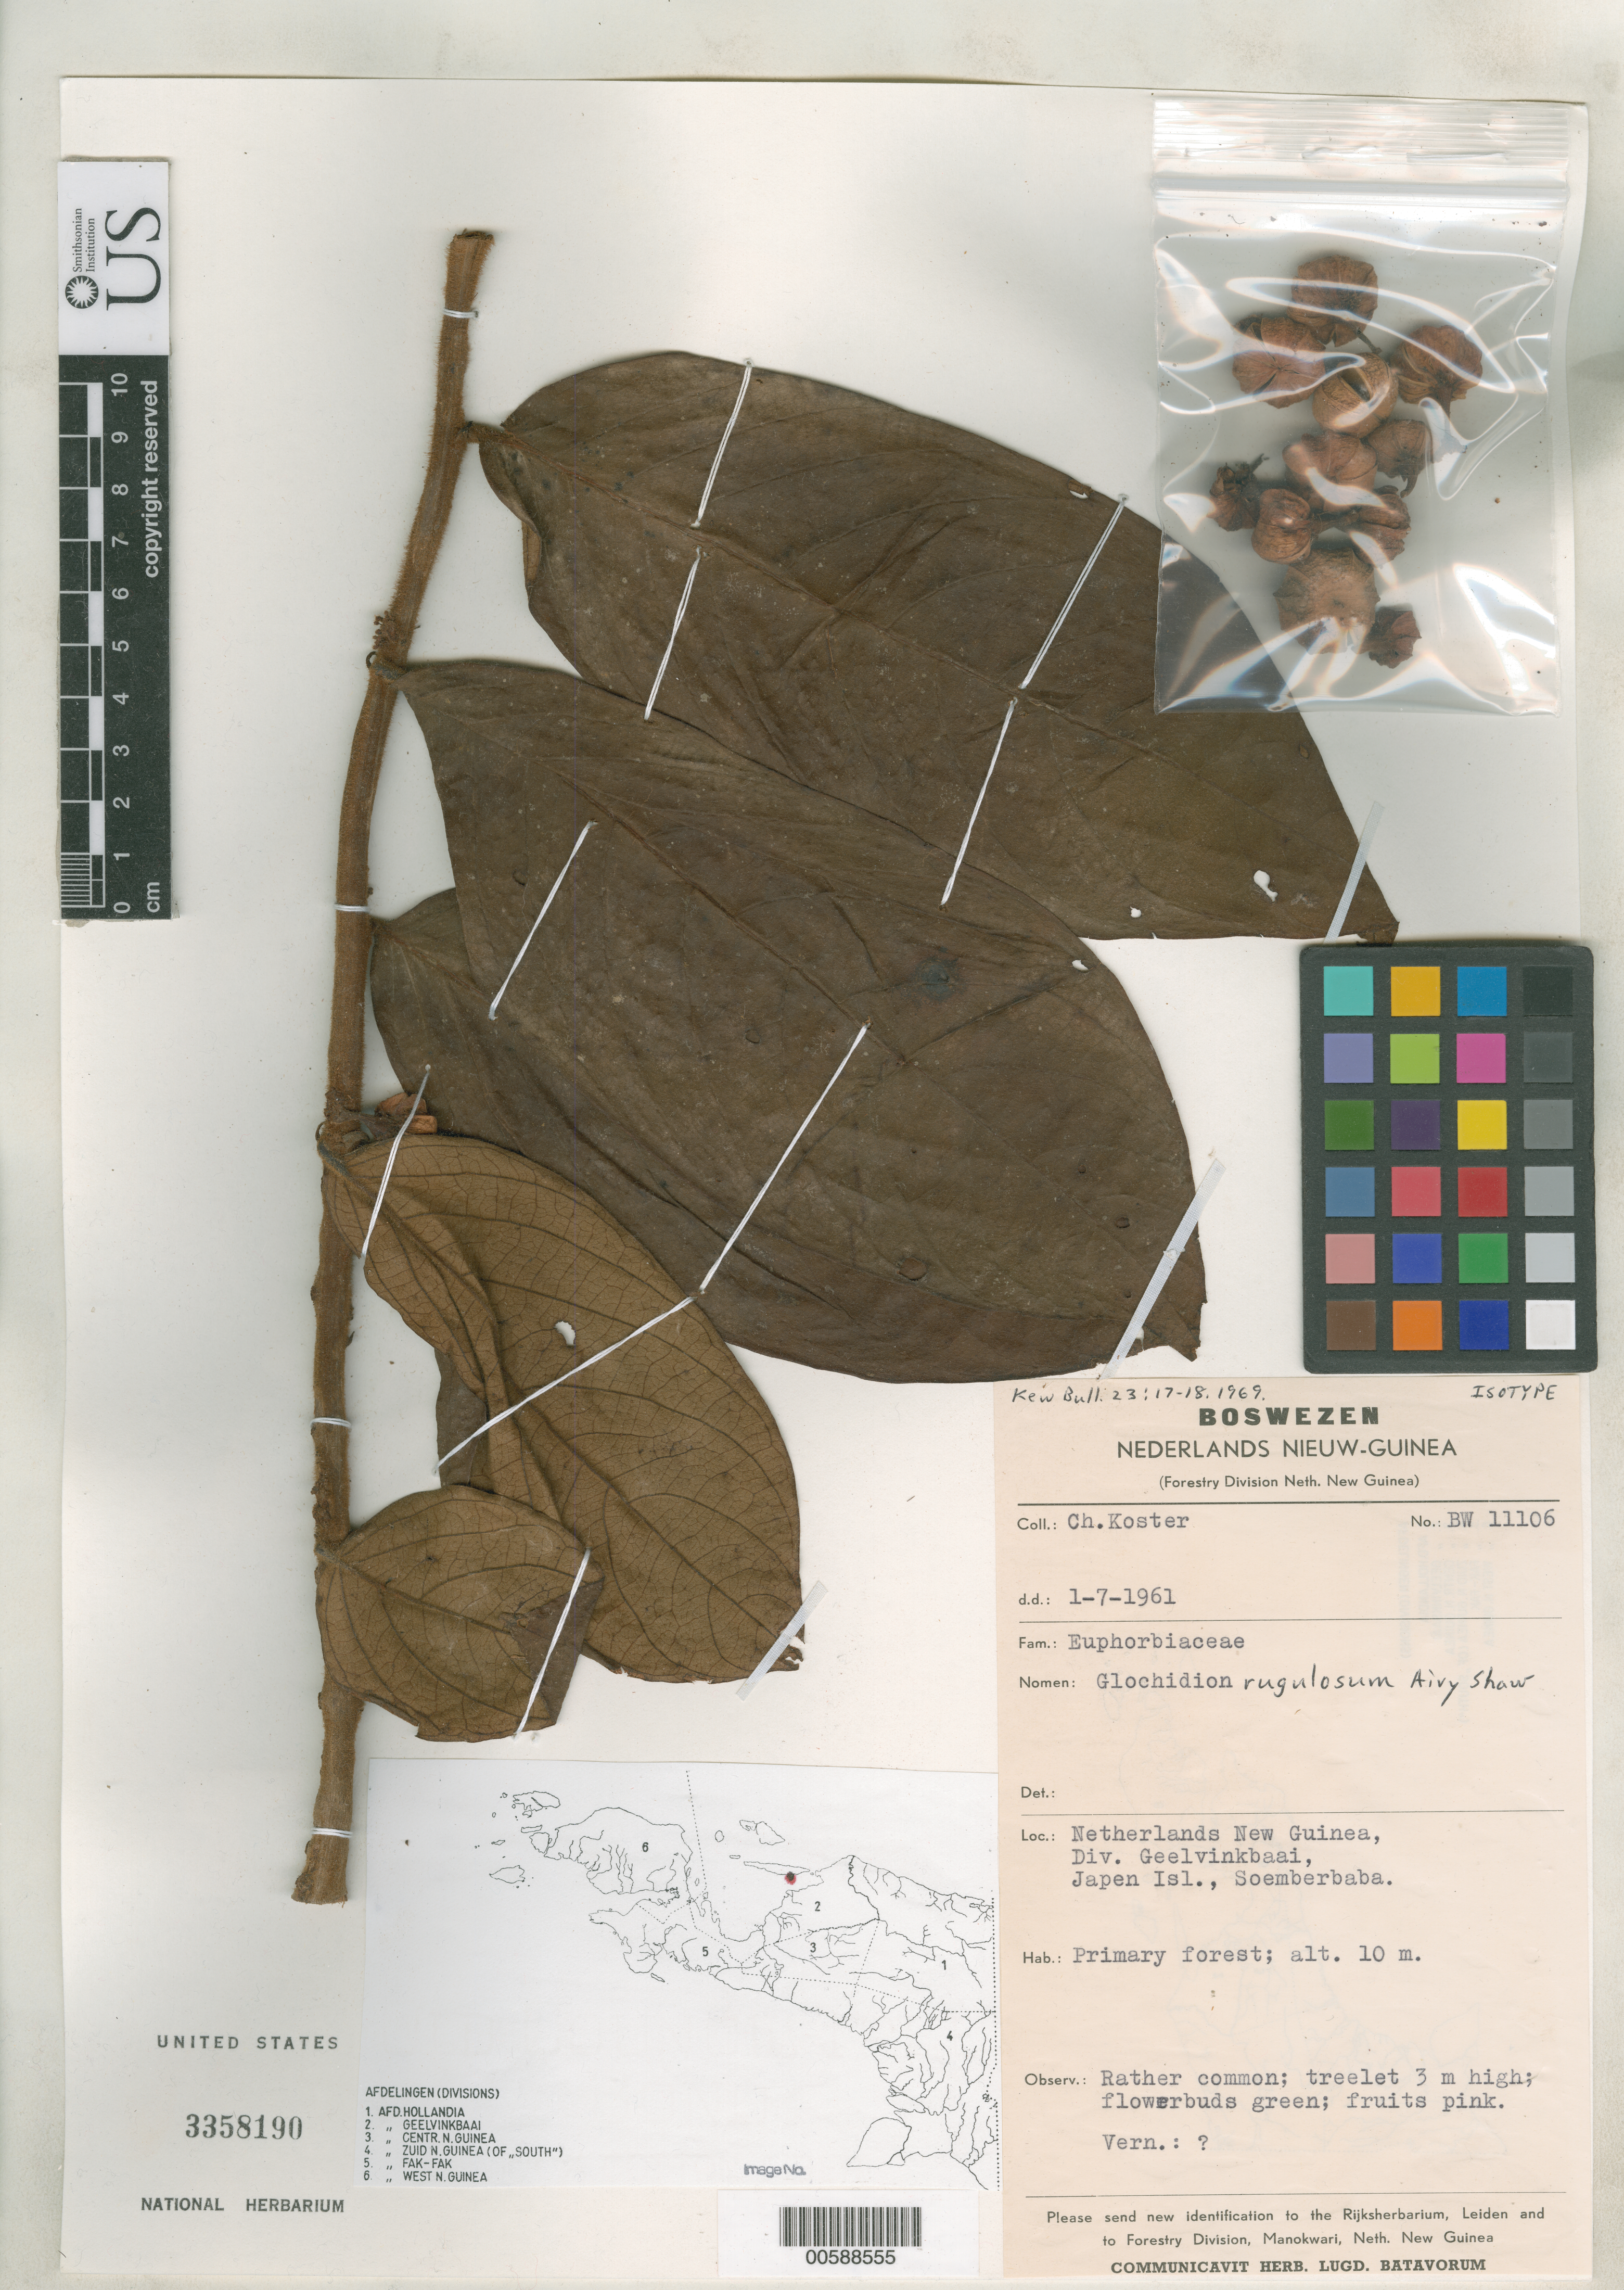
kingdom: Plantae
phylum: Tracheophyta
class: Magnoliopsida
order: Malpighiales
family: Phyllanthaceae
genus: Glochidion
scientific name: Glochidion rugulosum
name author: Airy Shaw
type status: Isotype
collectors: C. Koster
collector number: BW 11106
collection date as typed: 01 Jul 1961 or 07 Jan 1961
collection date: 1961-01-07 or 1961-07-01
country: Indonesia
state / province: Papua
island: New Guinea Island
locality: Geelvinkbaai Div., Japen Isl., Soemberbaba. Irian Jaya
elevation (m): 10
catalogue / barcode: US 3358190